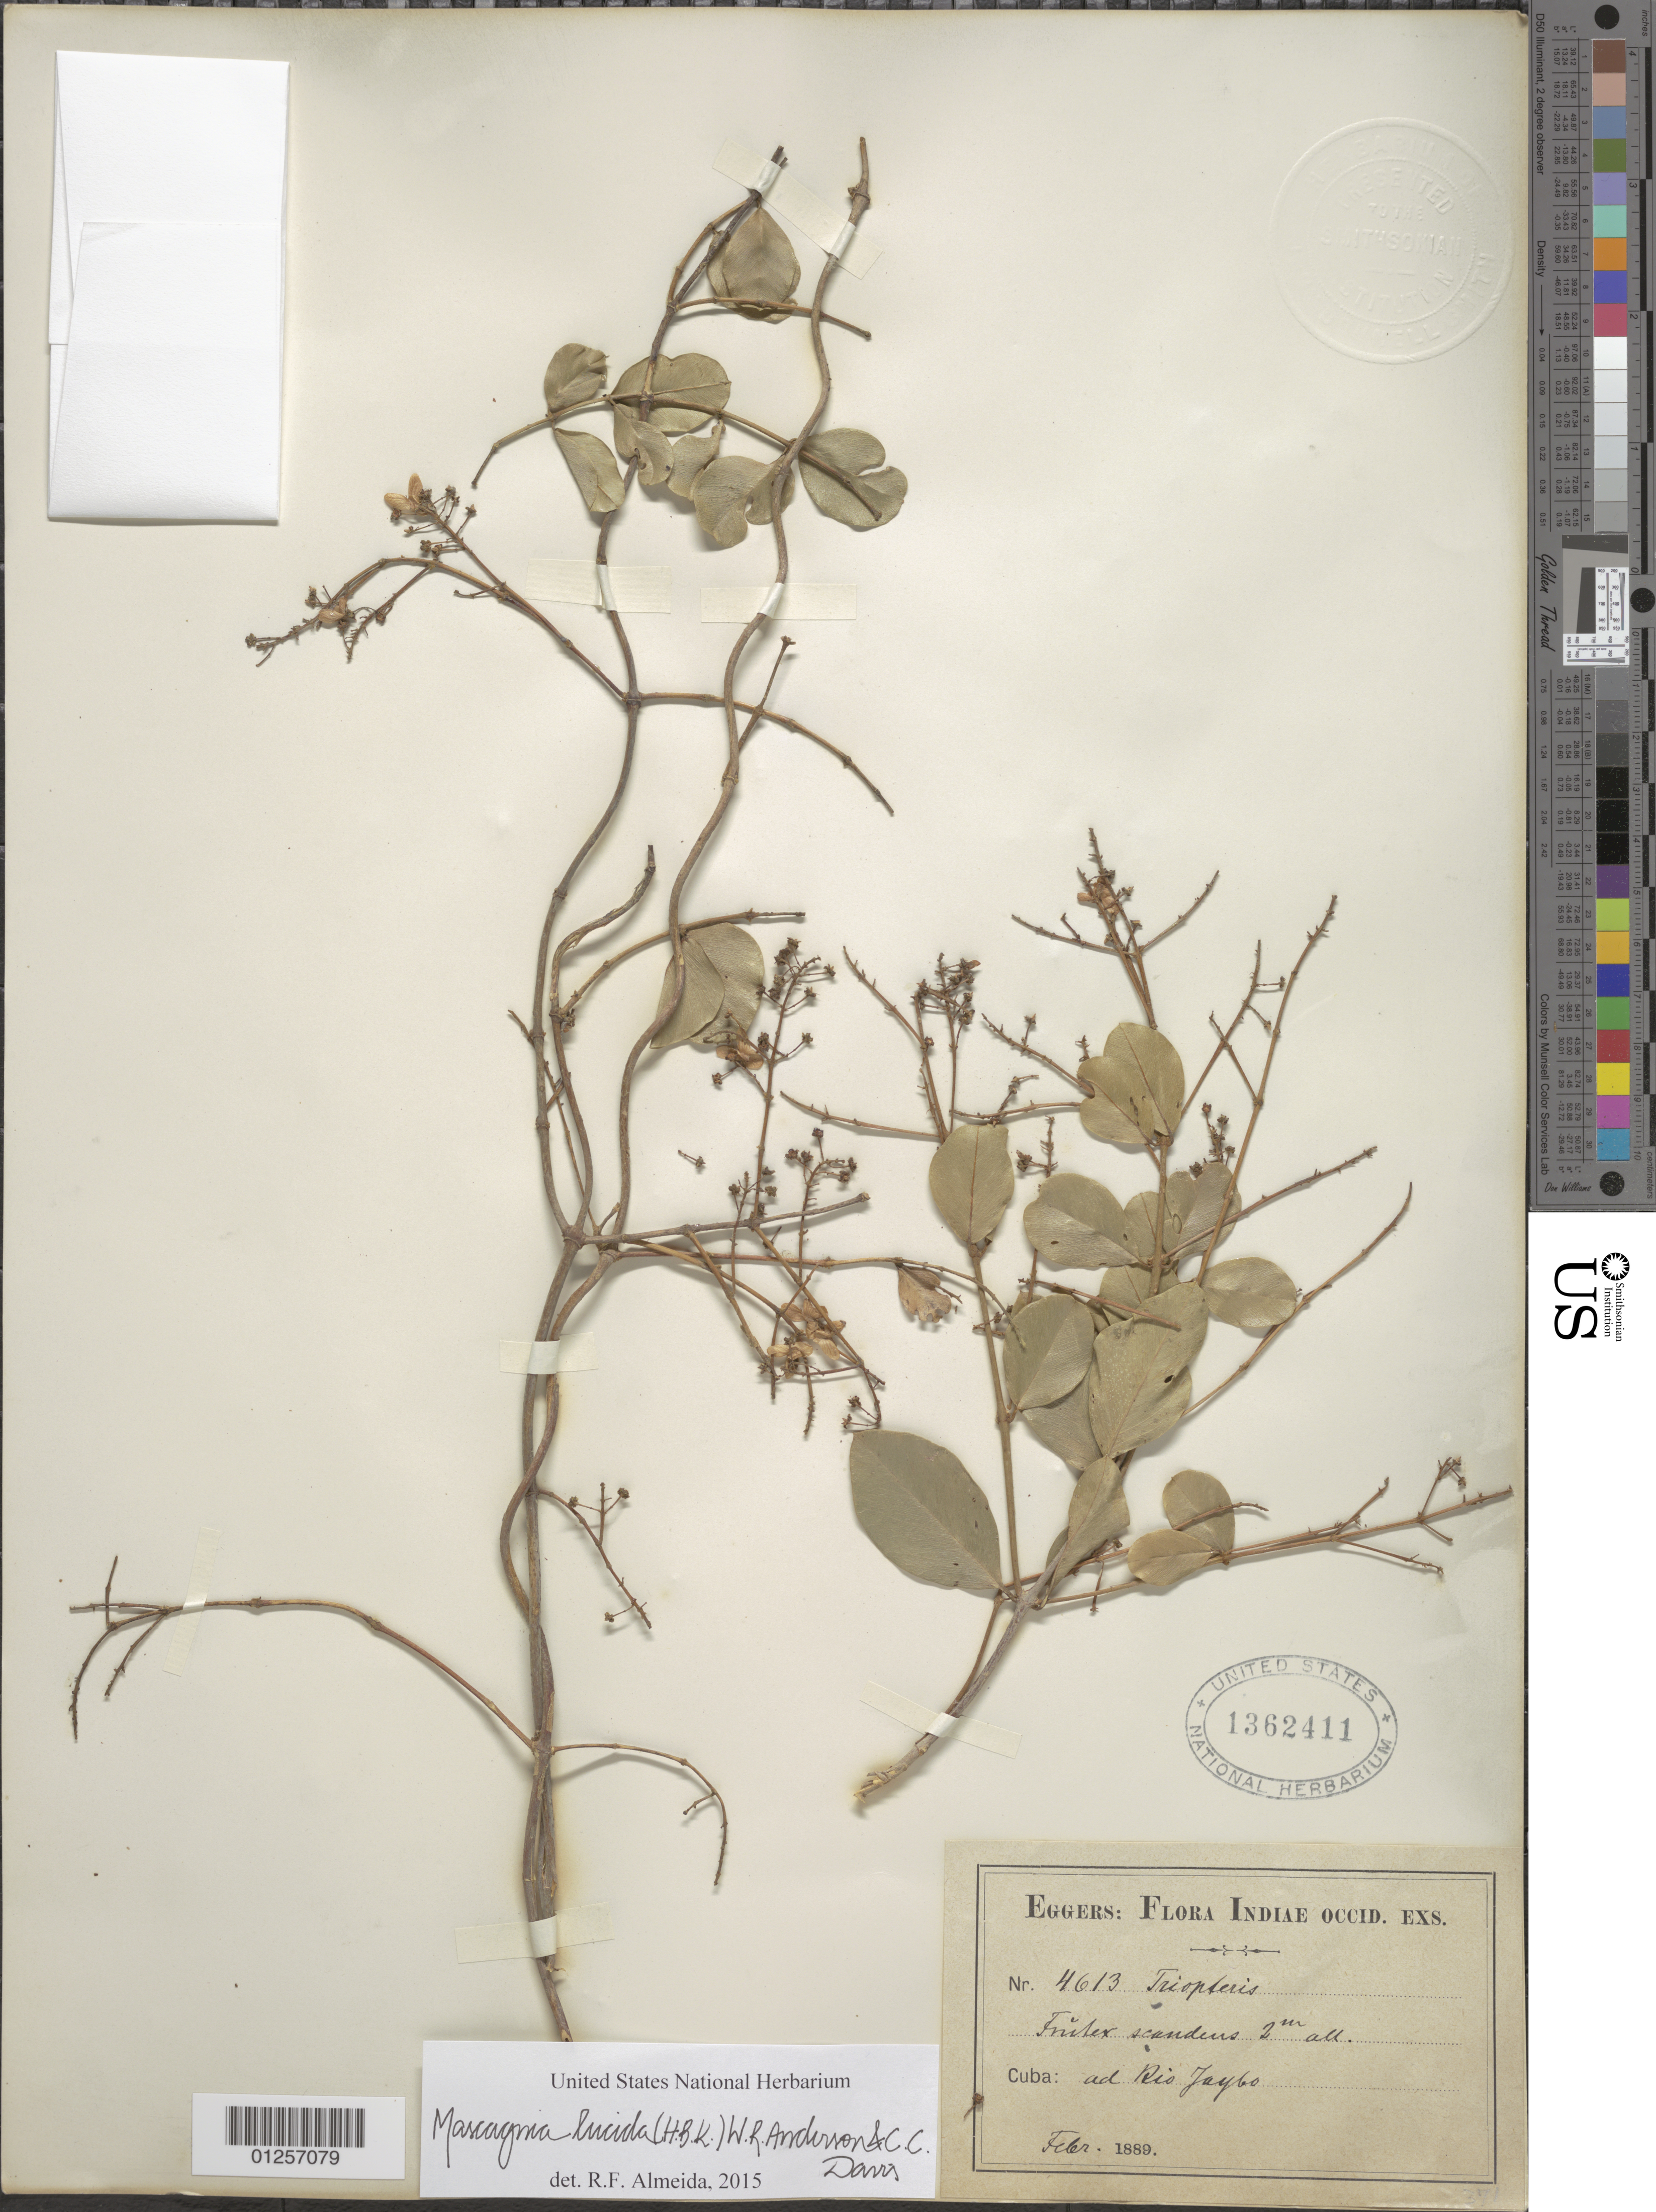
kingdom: Plantae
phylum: Tracheophyta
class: Magnoliopsida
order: Malpighiales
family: Malpighiaceae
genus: Mascagnia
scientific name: Mascagnia lucida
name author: (Kunth) W.R. Anderson & C. Davis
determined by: De Almeida, R. F., (HUEFS), Universidade Estadual de Feira de Santana (BRAZIL)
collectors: H. F. A. von Eggers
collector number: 4613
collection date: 1889-02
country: Cuba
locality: Rio Jaybo.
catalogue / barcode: US 1362411